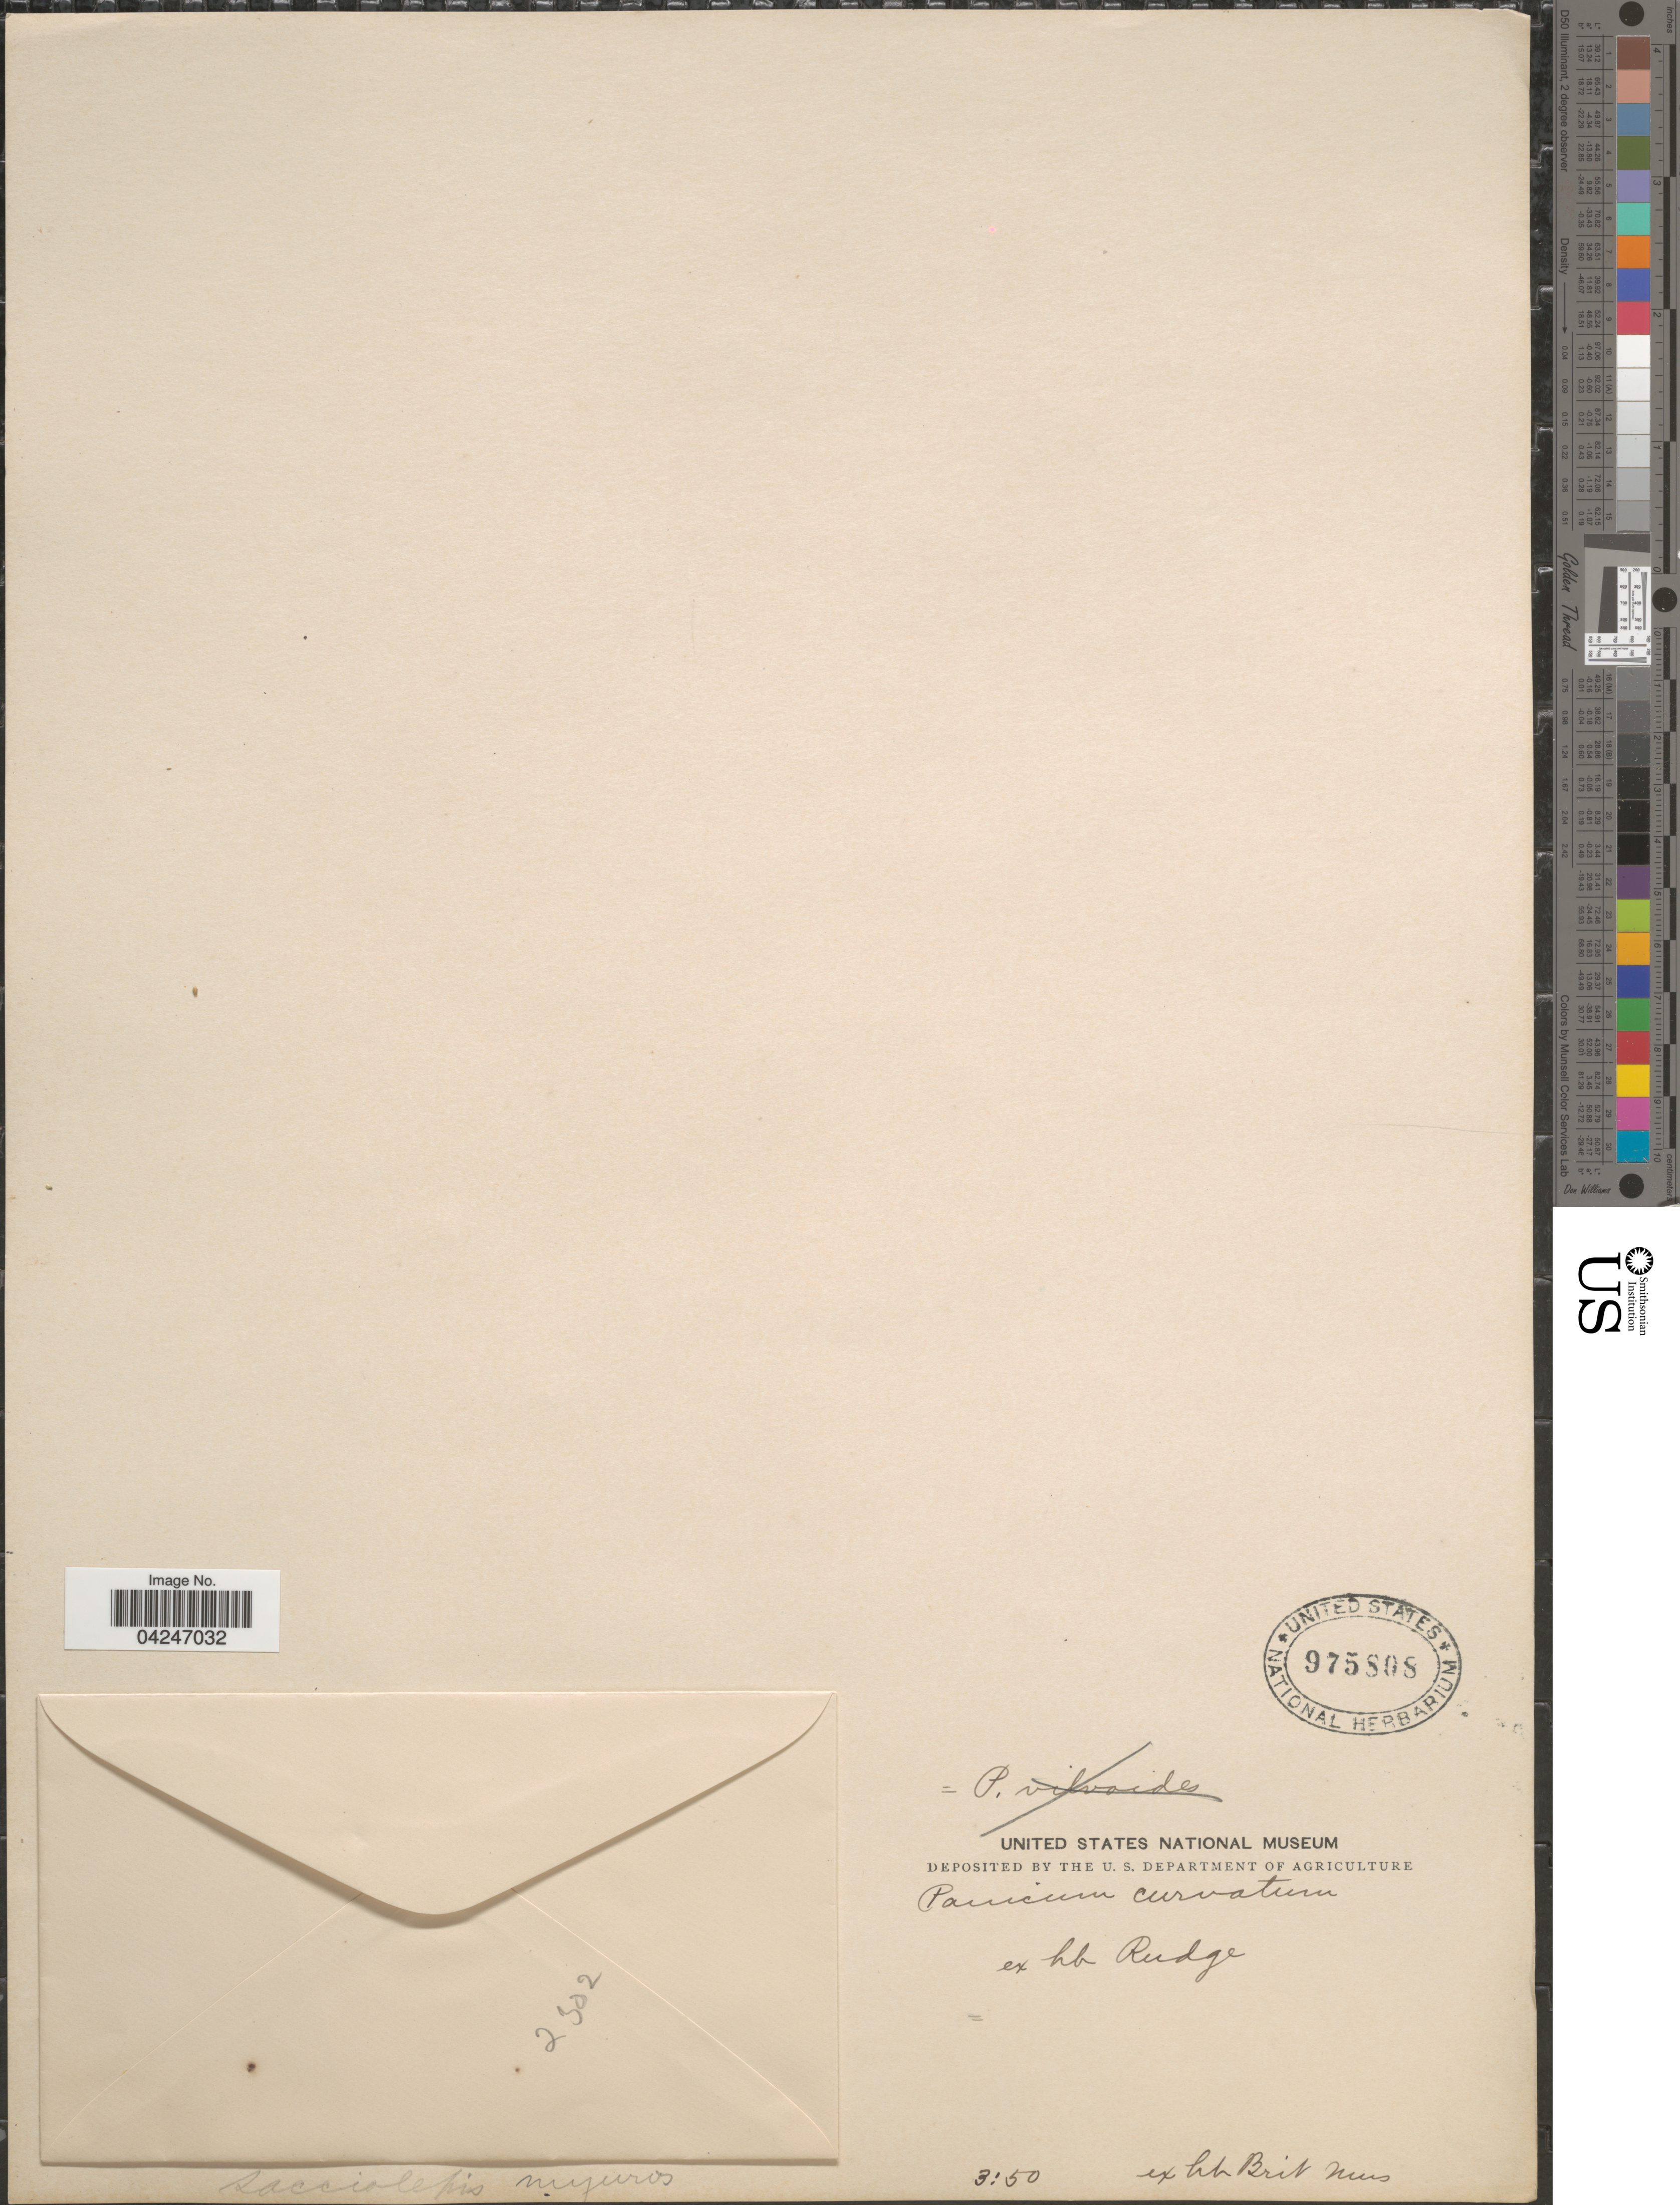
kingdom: Plantae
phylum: Tracheophyta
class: Liliopsida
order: Poales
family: Poaceae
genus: Sacciolepis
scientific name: Sacciolepis myuros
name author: (Lam.) Chase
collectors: ex herb. E.H. Rudge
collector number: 2302?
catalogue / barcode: US 975808